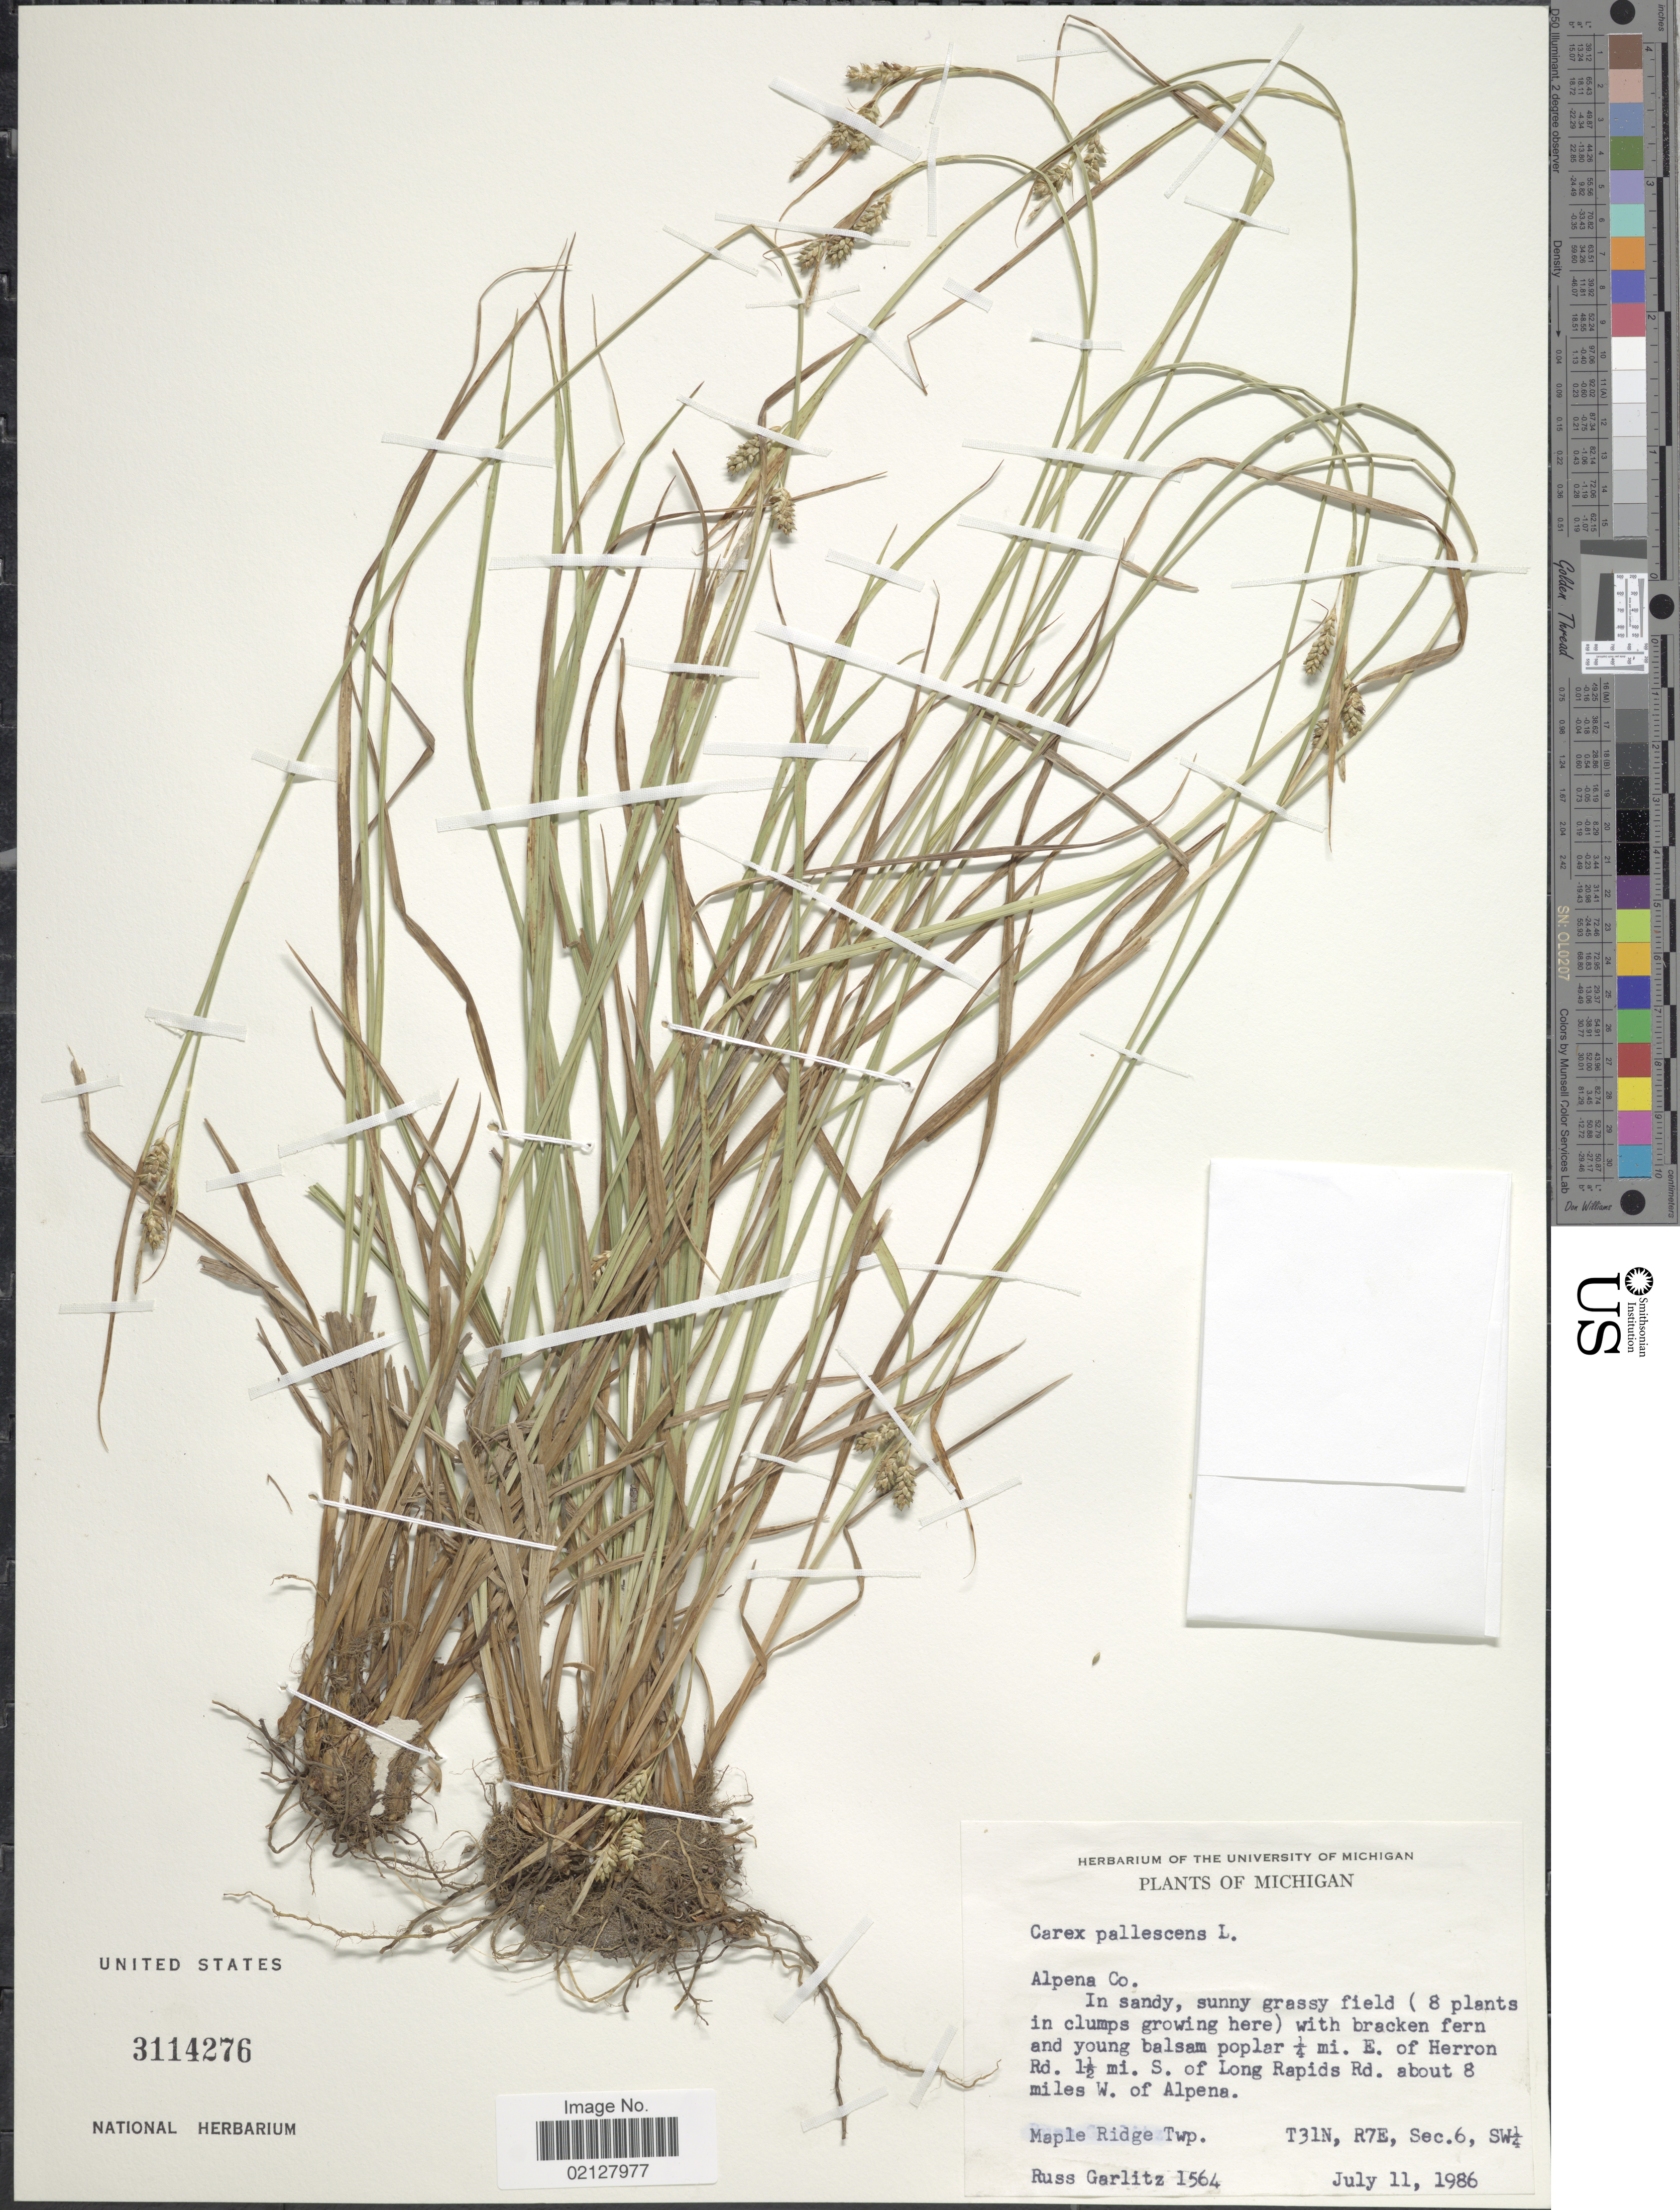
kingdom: Plantae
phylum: Tracheophyta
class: Liliopsida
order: Poales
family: Cyperaceae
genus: Carex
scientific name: Carex pallescens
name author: L.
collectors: R. Garlitz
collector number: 1564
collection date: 1986-07-11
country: United States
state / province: Michigan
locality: Alpena Co. ¼ mi. E. of Herron Rd. 1½ mi. S. of Long Rapids Rd. about 8 miles W. of Alpena. Maple Ridge Twp. T31N, R7E, Sec. 6, SW¼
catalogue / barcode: US 3114276